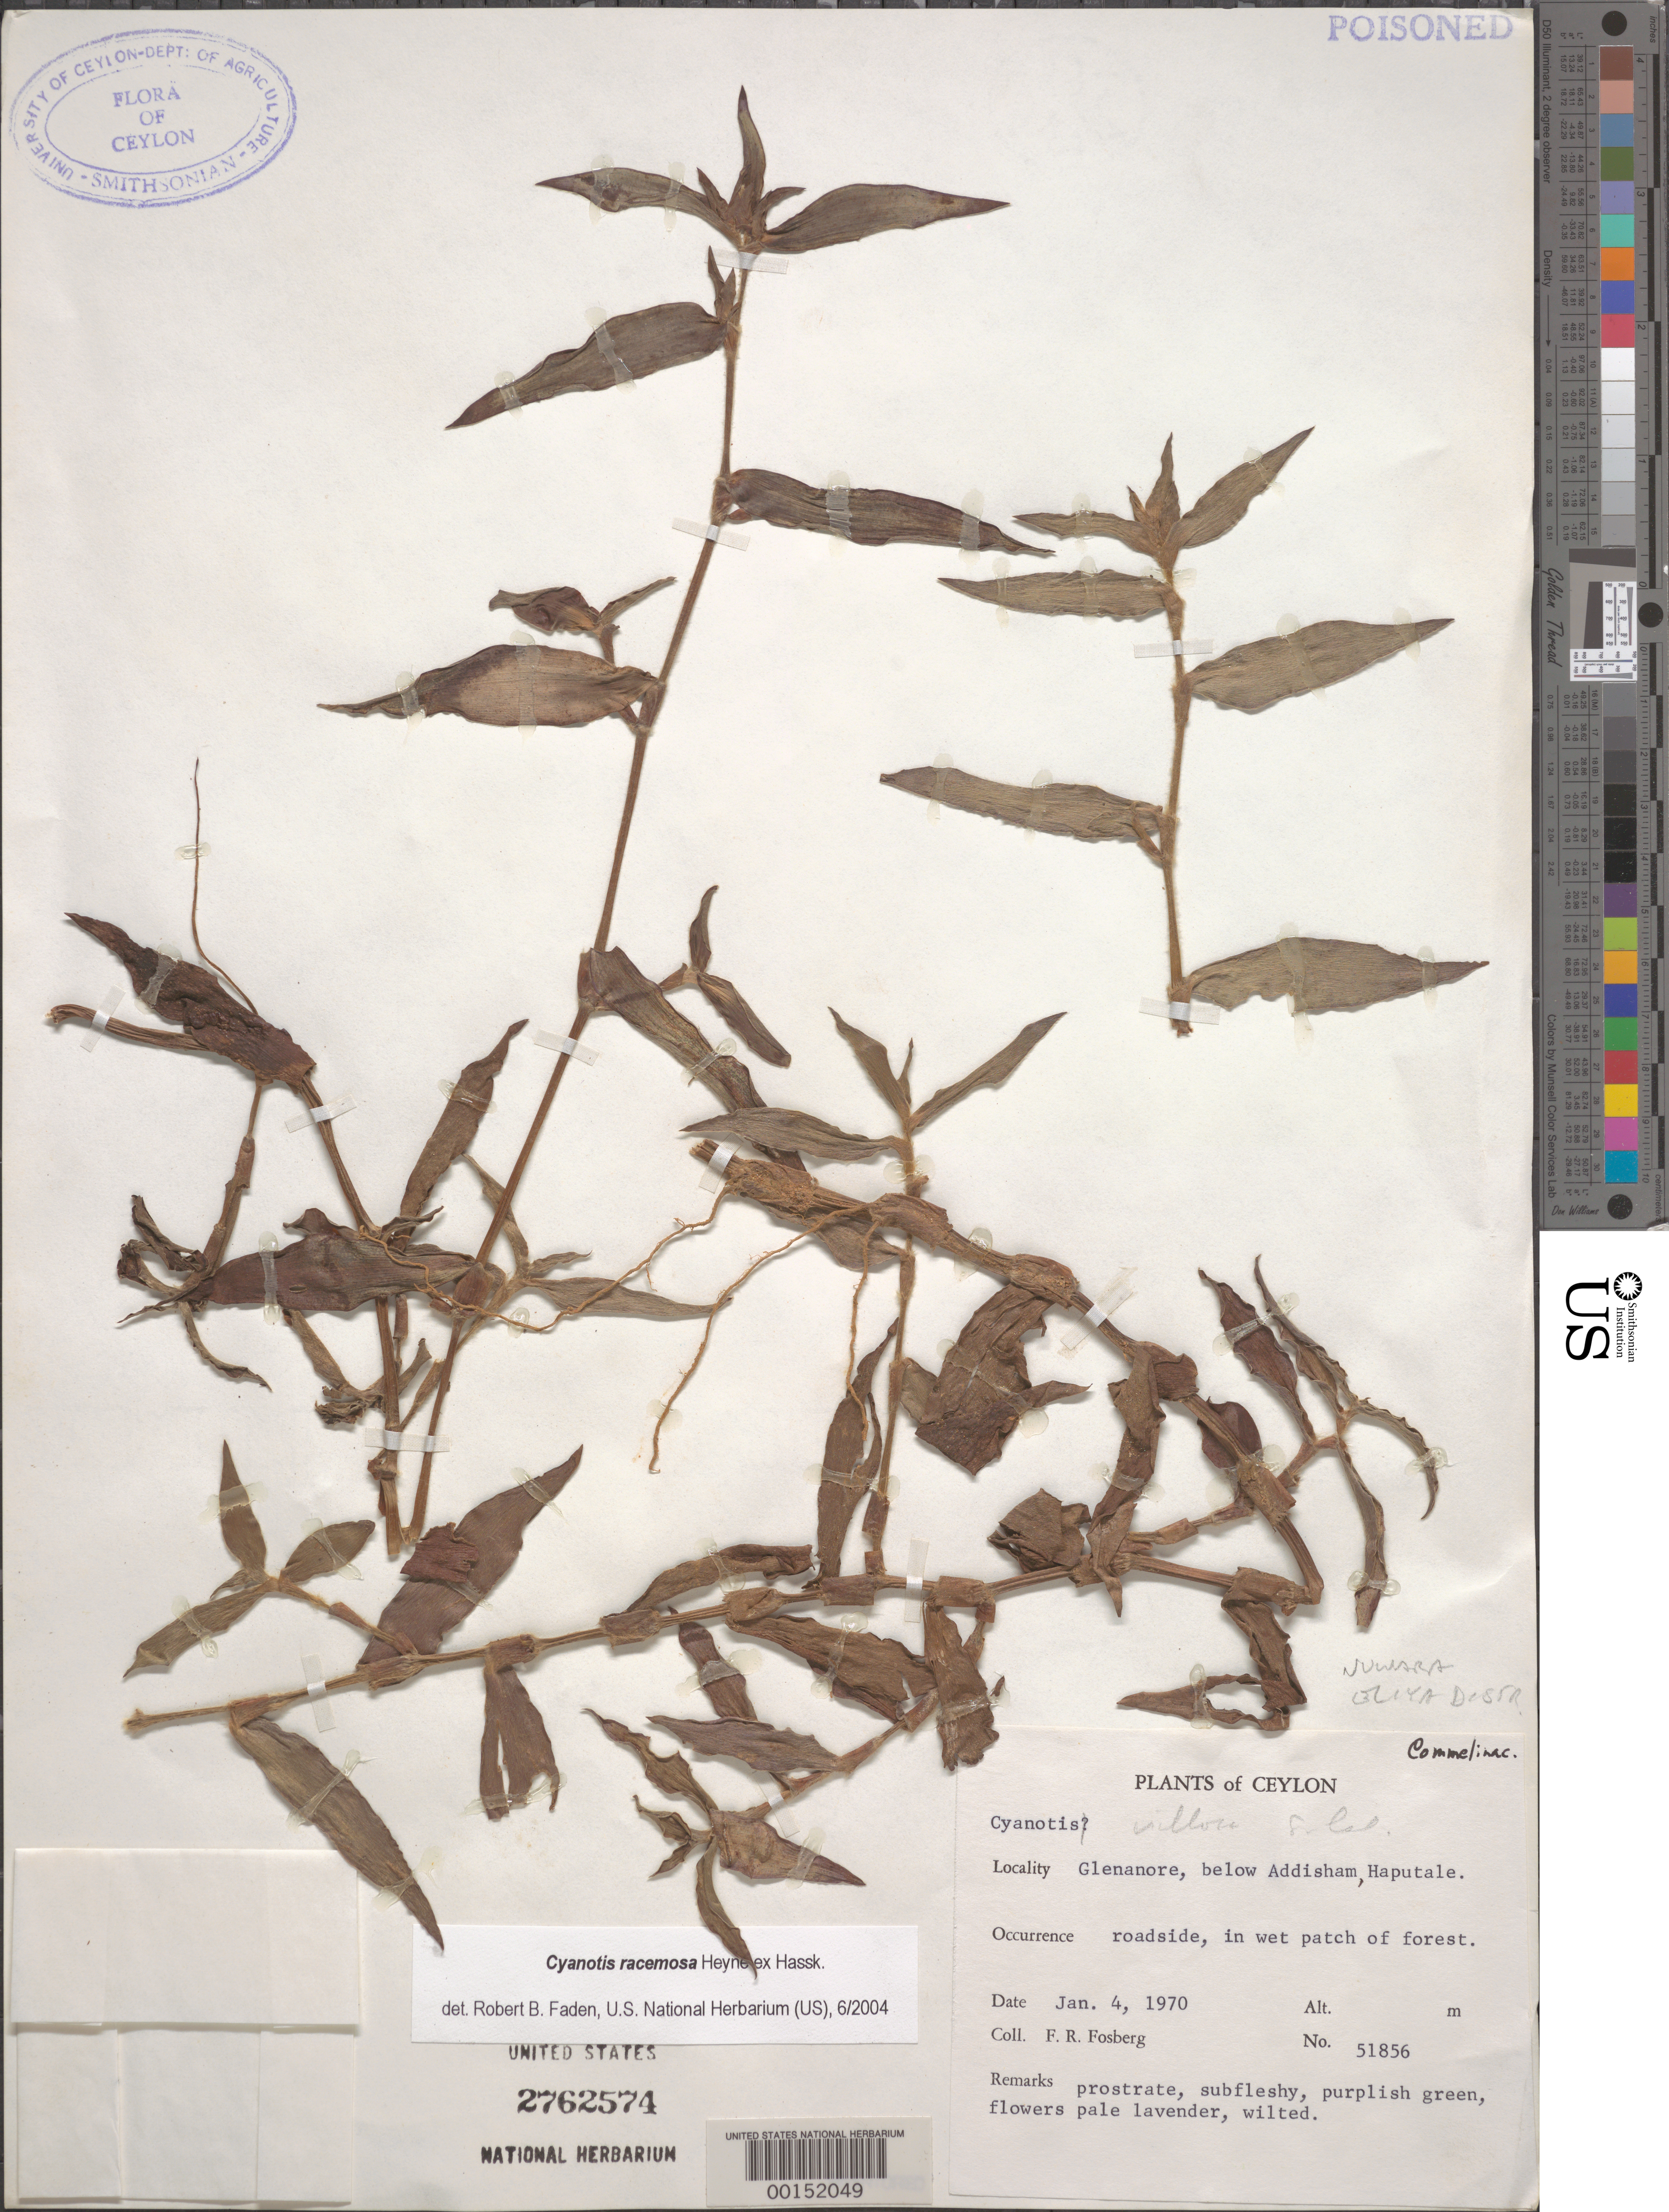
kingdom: Plantae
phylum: Tracheophyta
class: Liliopsida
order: Commelinales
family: Commelinaceae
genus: Cyanotis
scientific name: Cyanotis racemosa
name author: B. Heyne ex Hassk.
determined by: Faden, Robert B., (US), Smithsonian Institution - National Museum of Natural History (UNITED STATES)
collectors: F. R. Fosberg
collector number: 51856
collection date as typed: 04 Jan 1970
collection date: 1970-01-04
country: Sri Lanka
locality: Glenanore, haputale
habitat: Wet roadside patch, forest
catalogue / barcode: US 2762574